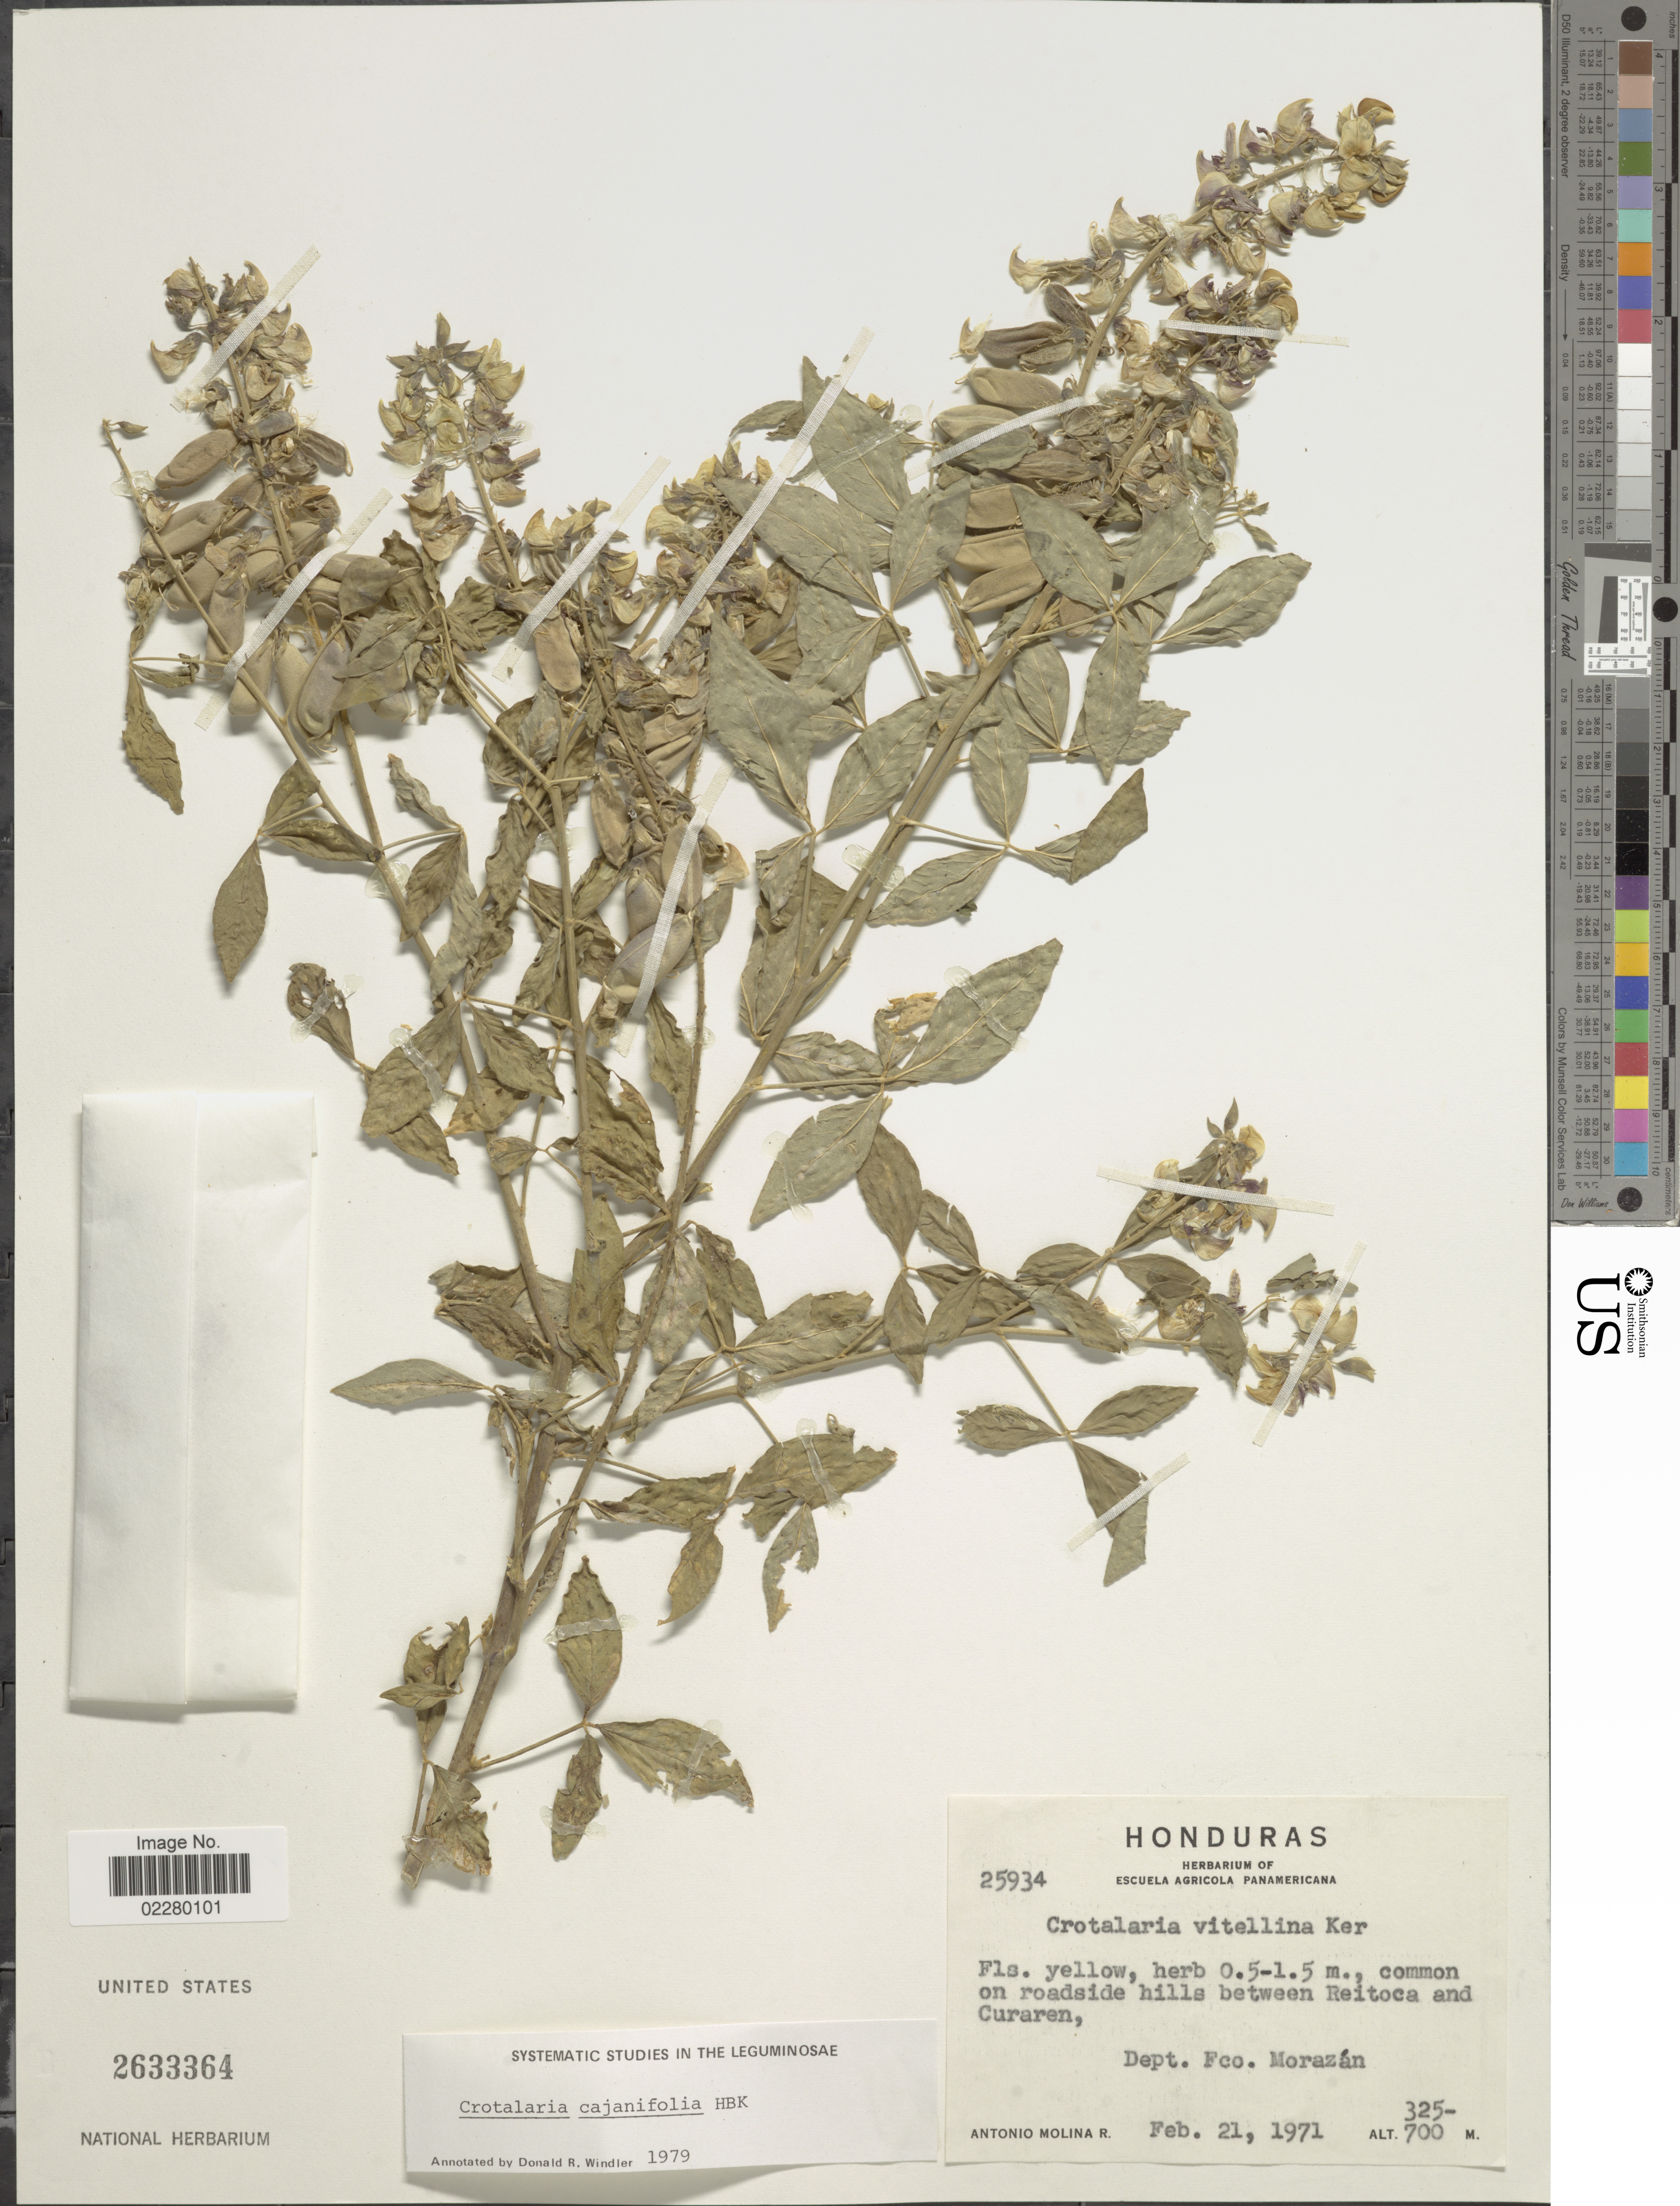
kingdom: Plantae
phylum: Tracheophyta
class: Magnoliopsida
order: Fabales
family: Fabaceae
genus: Crotalaria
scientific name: Crotalaria cajanifolia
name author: Kunth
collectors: A. Molina R.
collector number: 25934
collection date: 1971-02-21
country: Honduras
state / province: Fco. Morazán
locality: Common on roadside hills between Reitoca and Curaren, Dept. Fco. Morazán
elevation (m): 325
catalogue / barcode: US 2633364